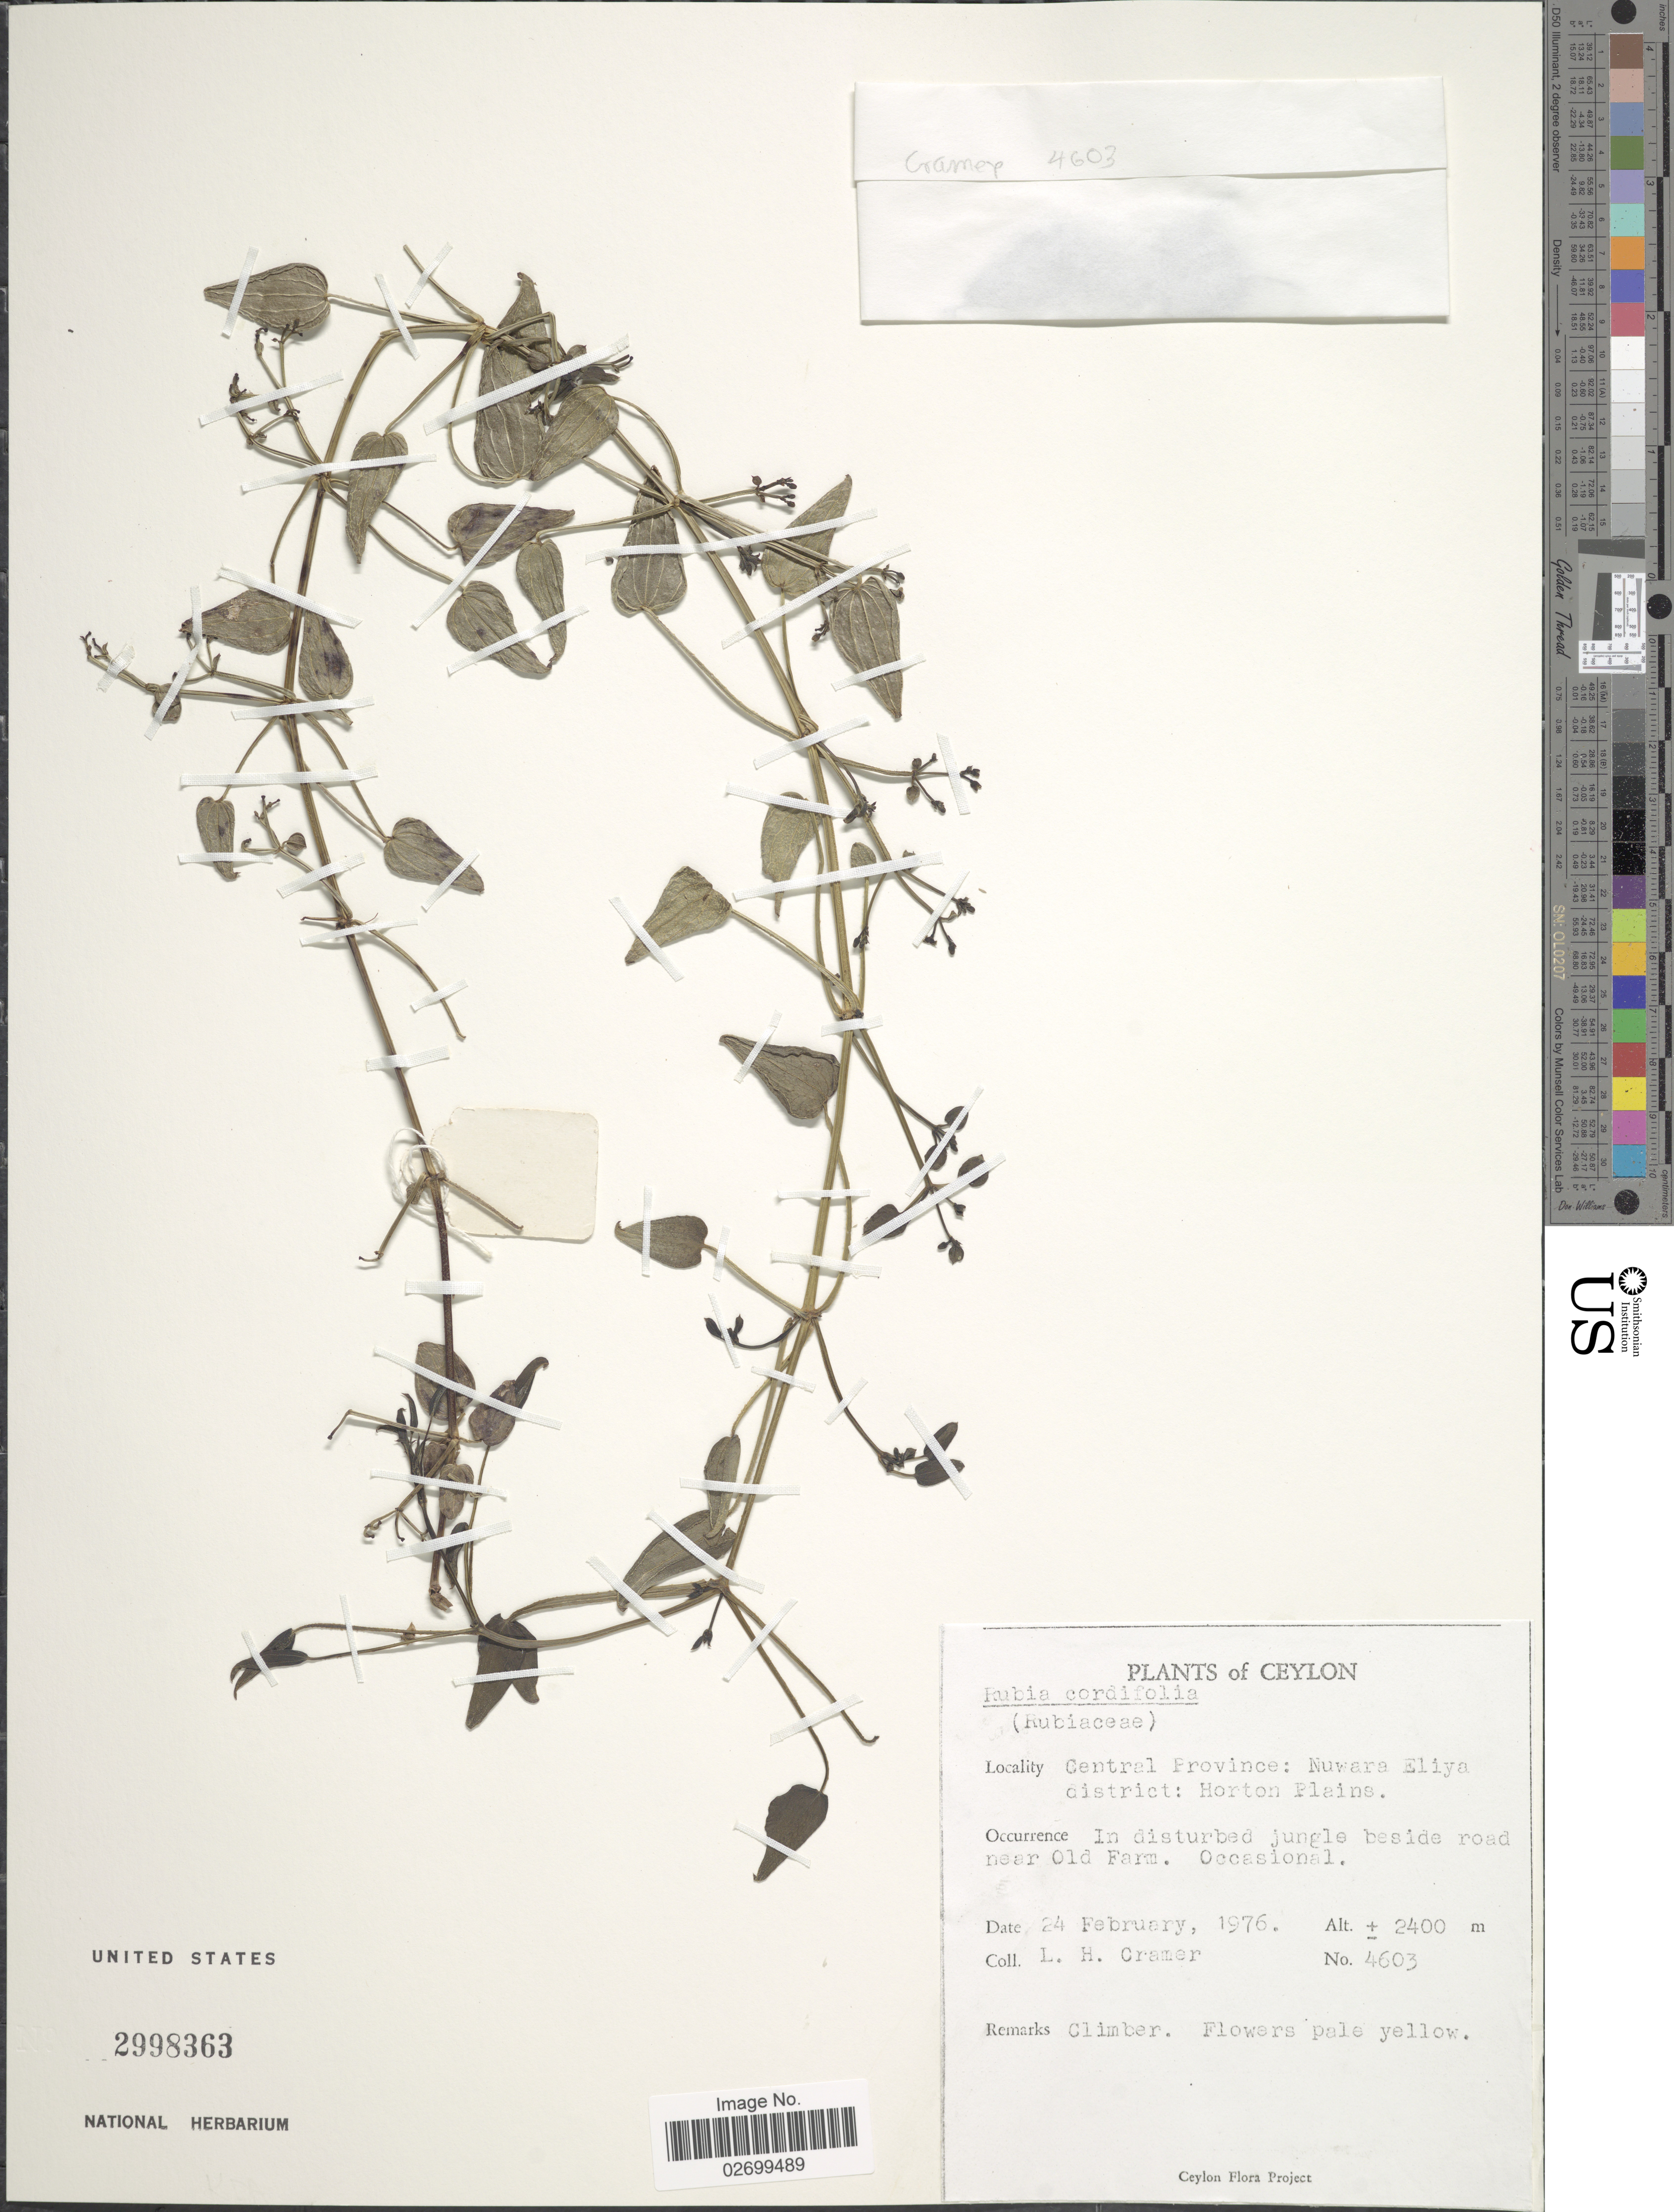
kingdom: Plantae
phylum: Tracheophyta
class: Magnoliopsida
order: Gentianales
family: Rubiaceae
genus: Rubia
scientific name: Rubia cordifolia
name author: L.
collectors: L. H. Cramer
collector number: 4603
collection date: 1976-02-24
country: Sri Lanka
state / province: Central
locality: Ceylon, Nuwara Eliya district: Horton Plains, in disturbed Old Farm.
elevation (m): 2400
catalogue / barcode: US 2998363